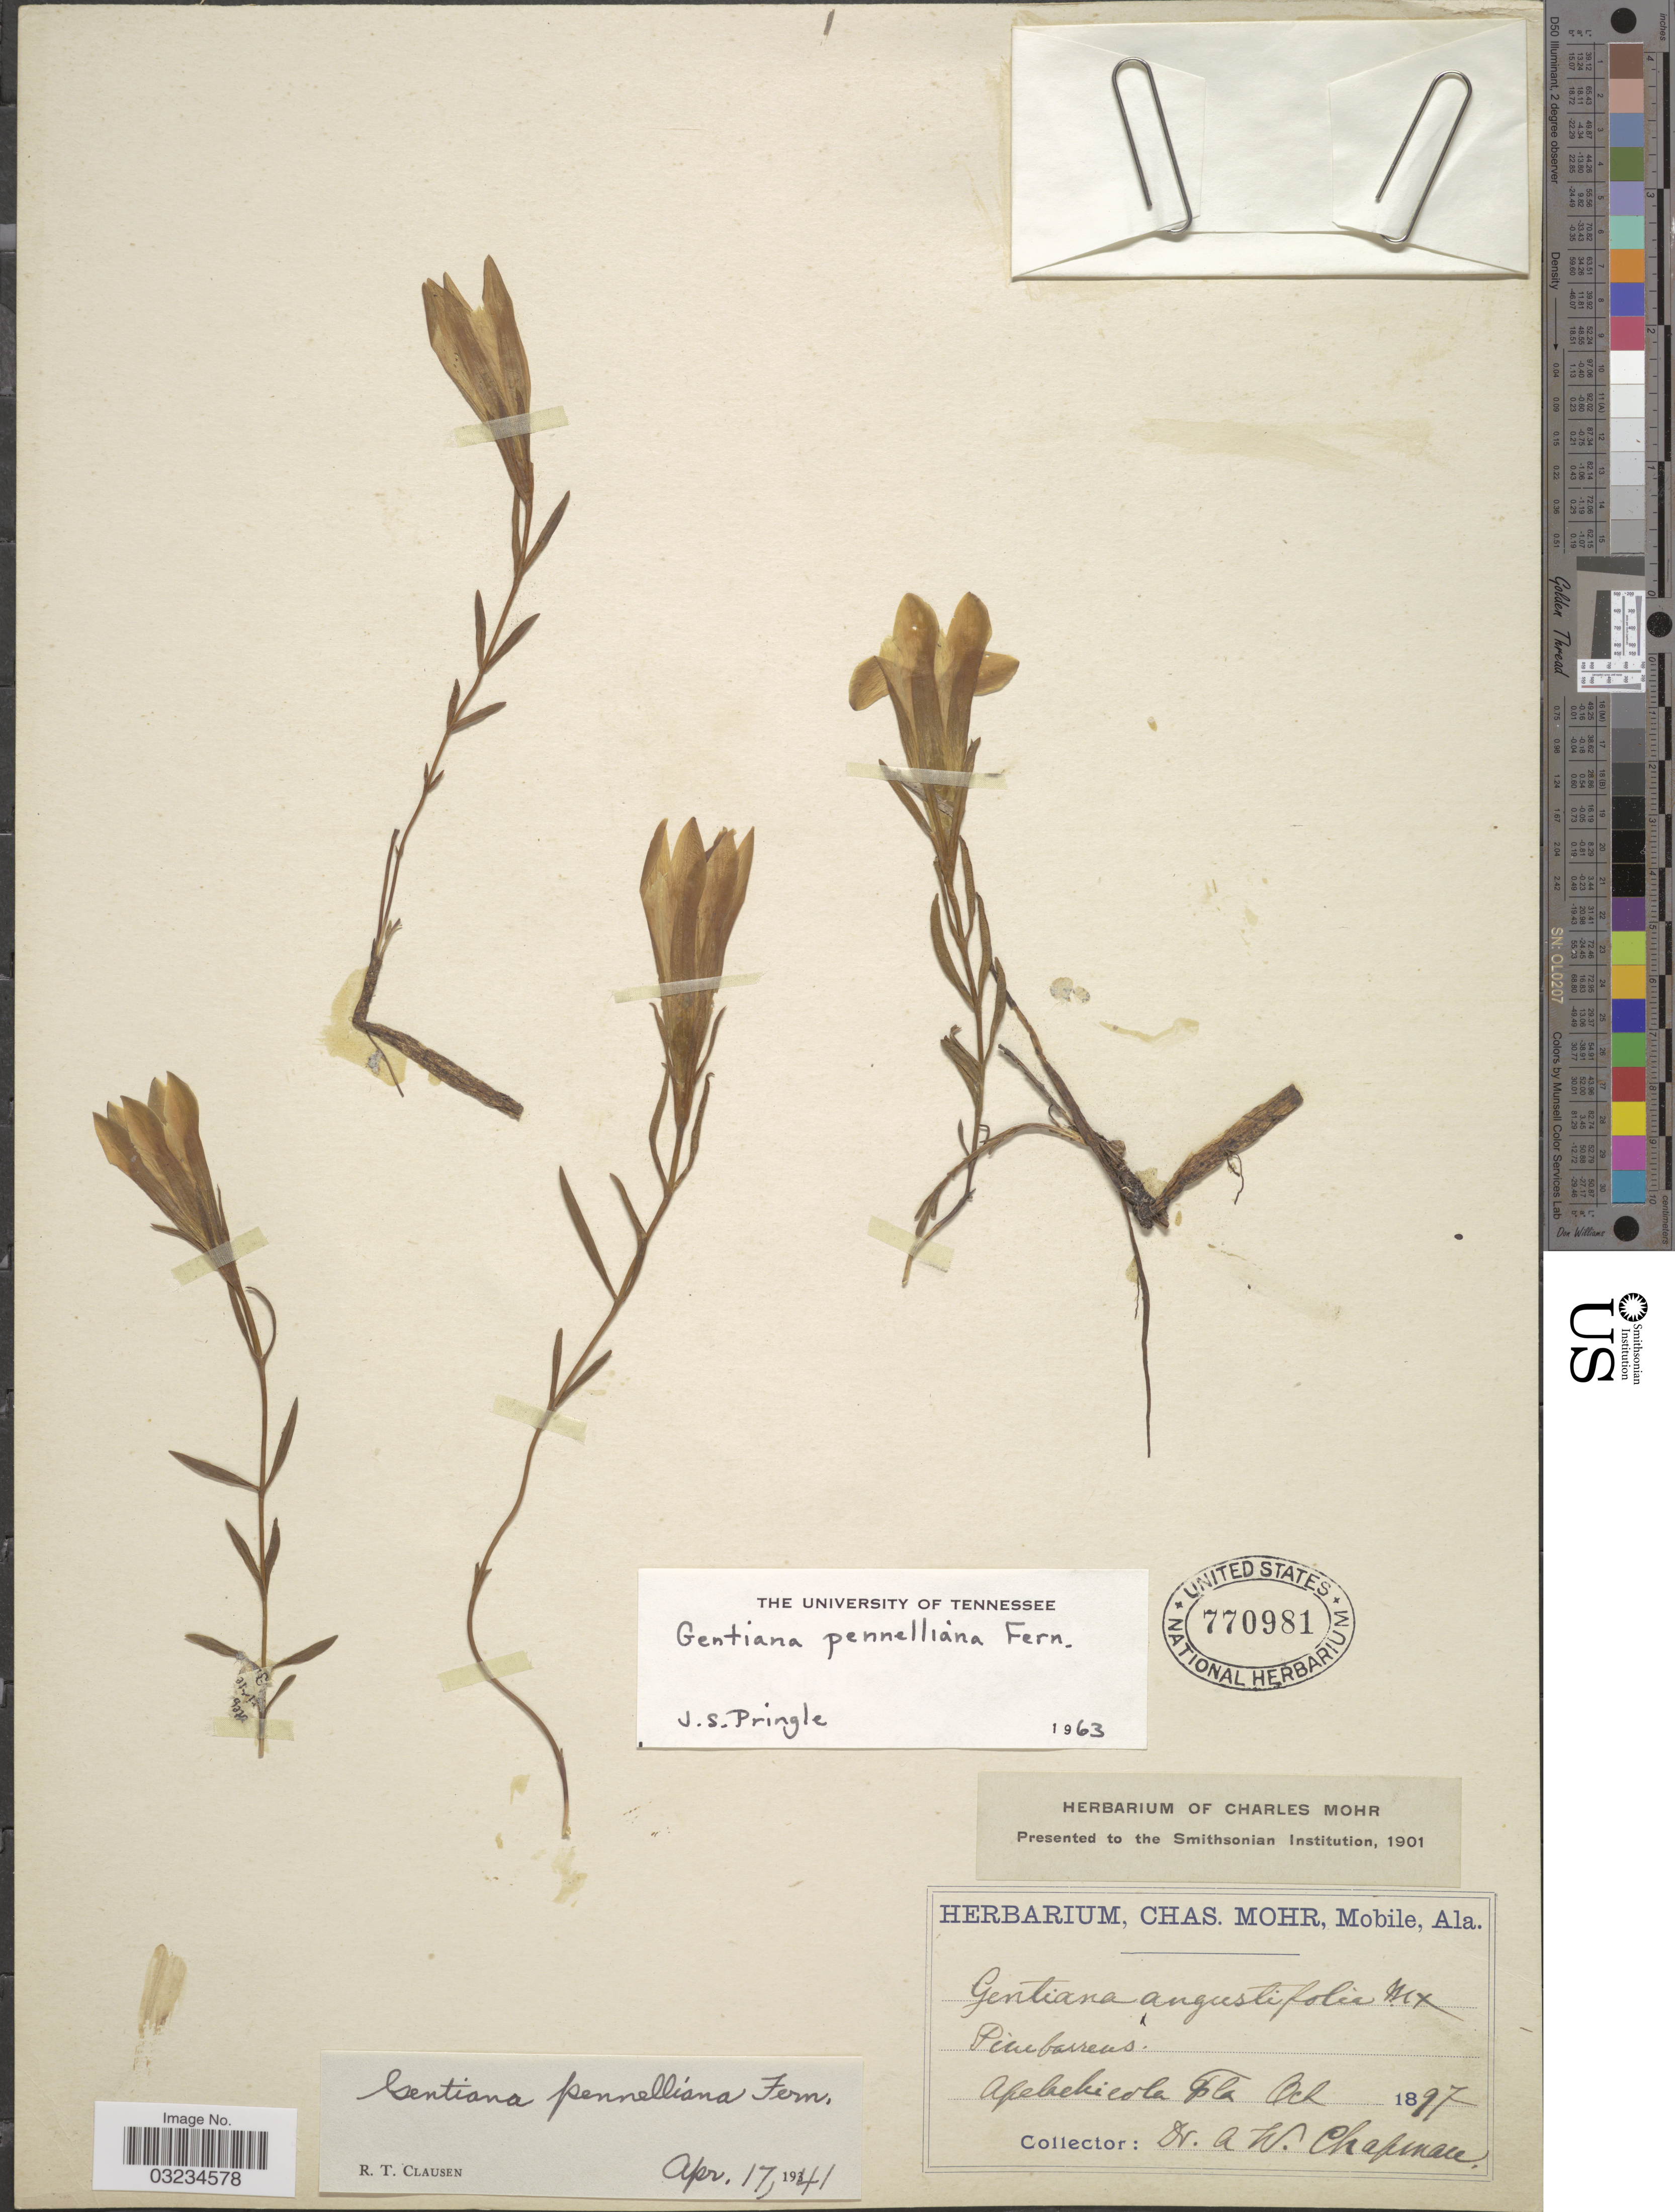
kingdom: Plantae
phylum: Tracheophyta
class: Magnoliopsida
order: Gentianales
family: Gentianaceae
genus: Gentiana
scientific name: Gentiana pennelliana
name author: Fernald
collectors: A. W. Chapman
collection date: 1897-10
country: United States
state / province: Florida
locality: Pine barrens, Apalachicola.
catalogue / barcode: US 770981